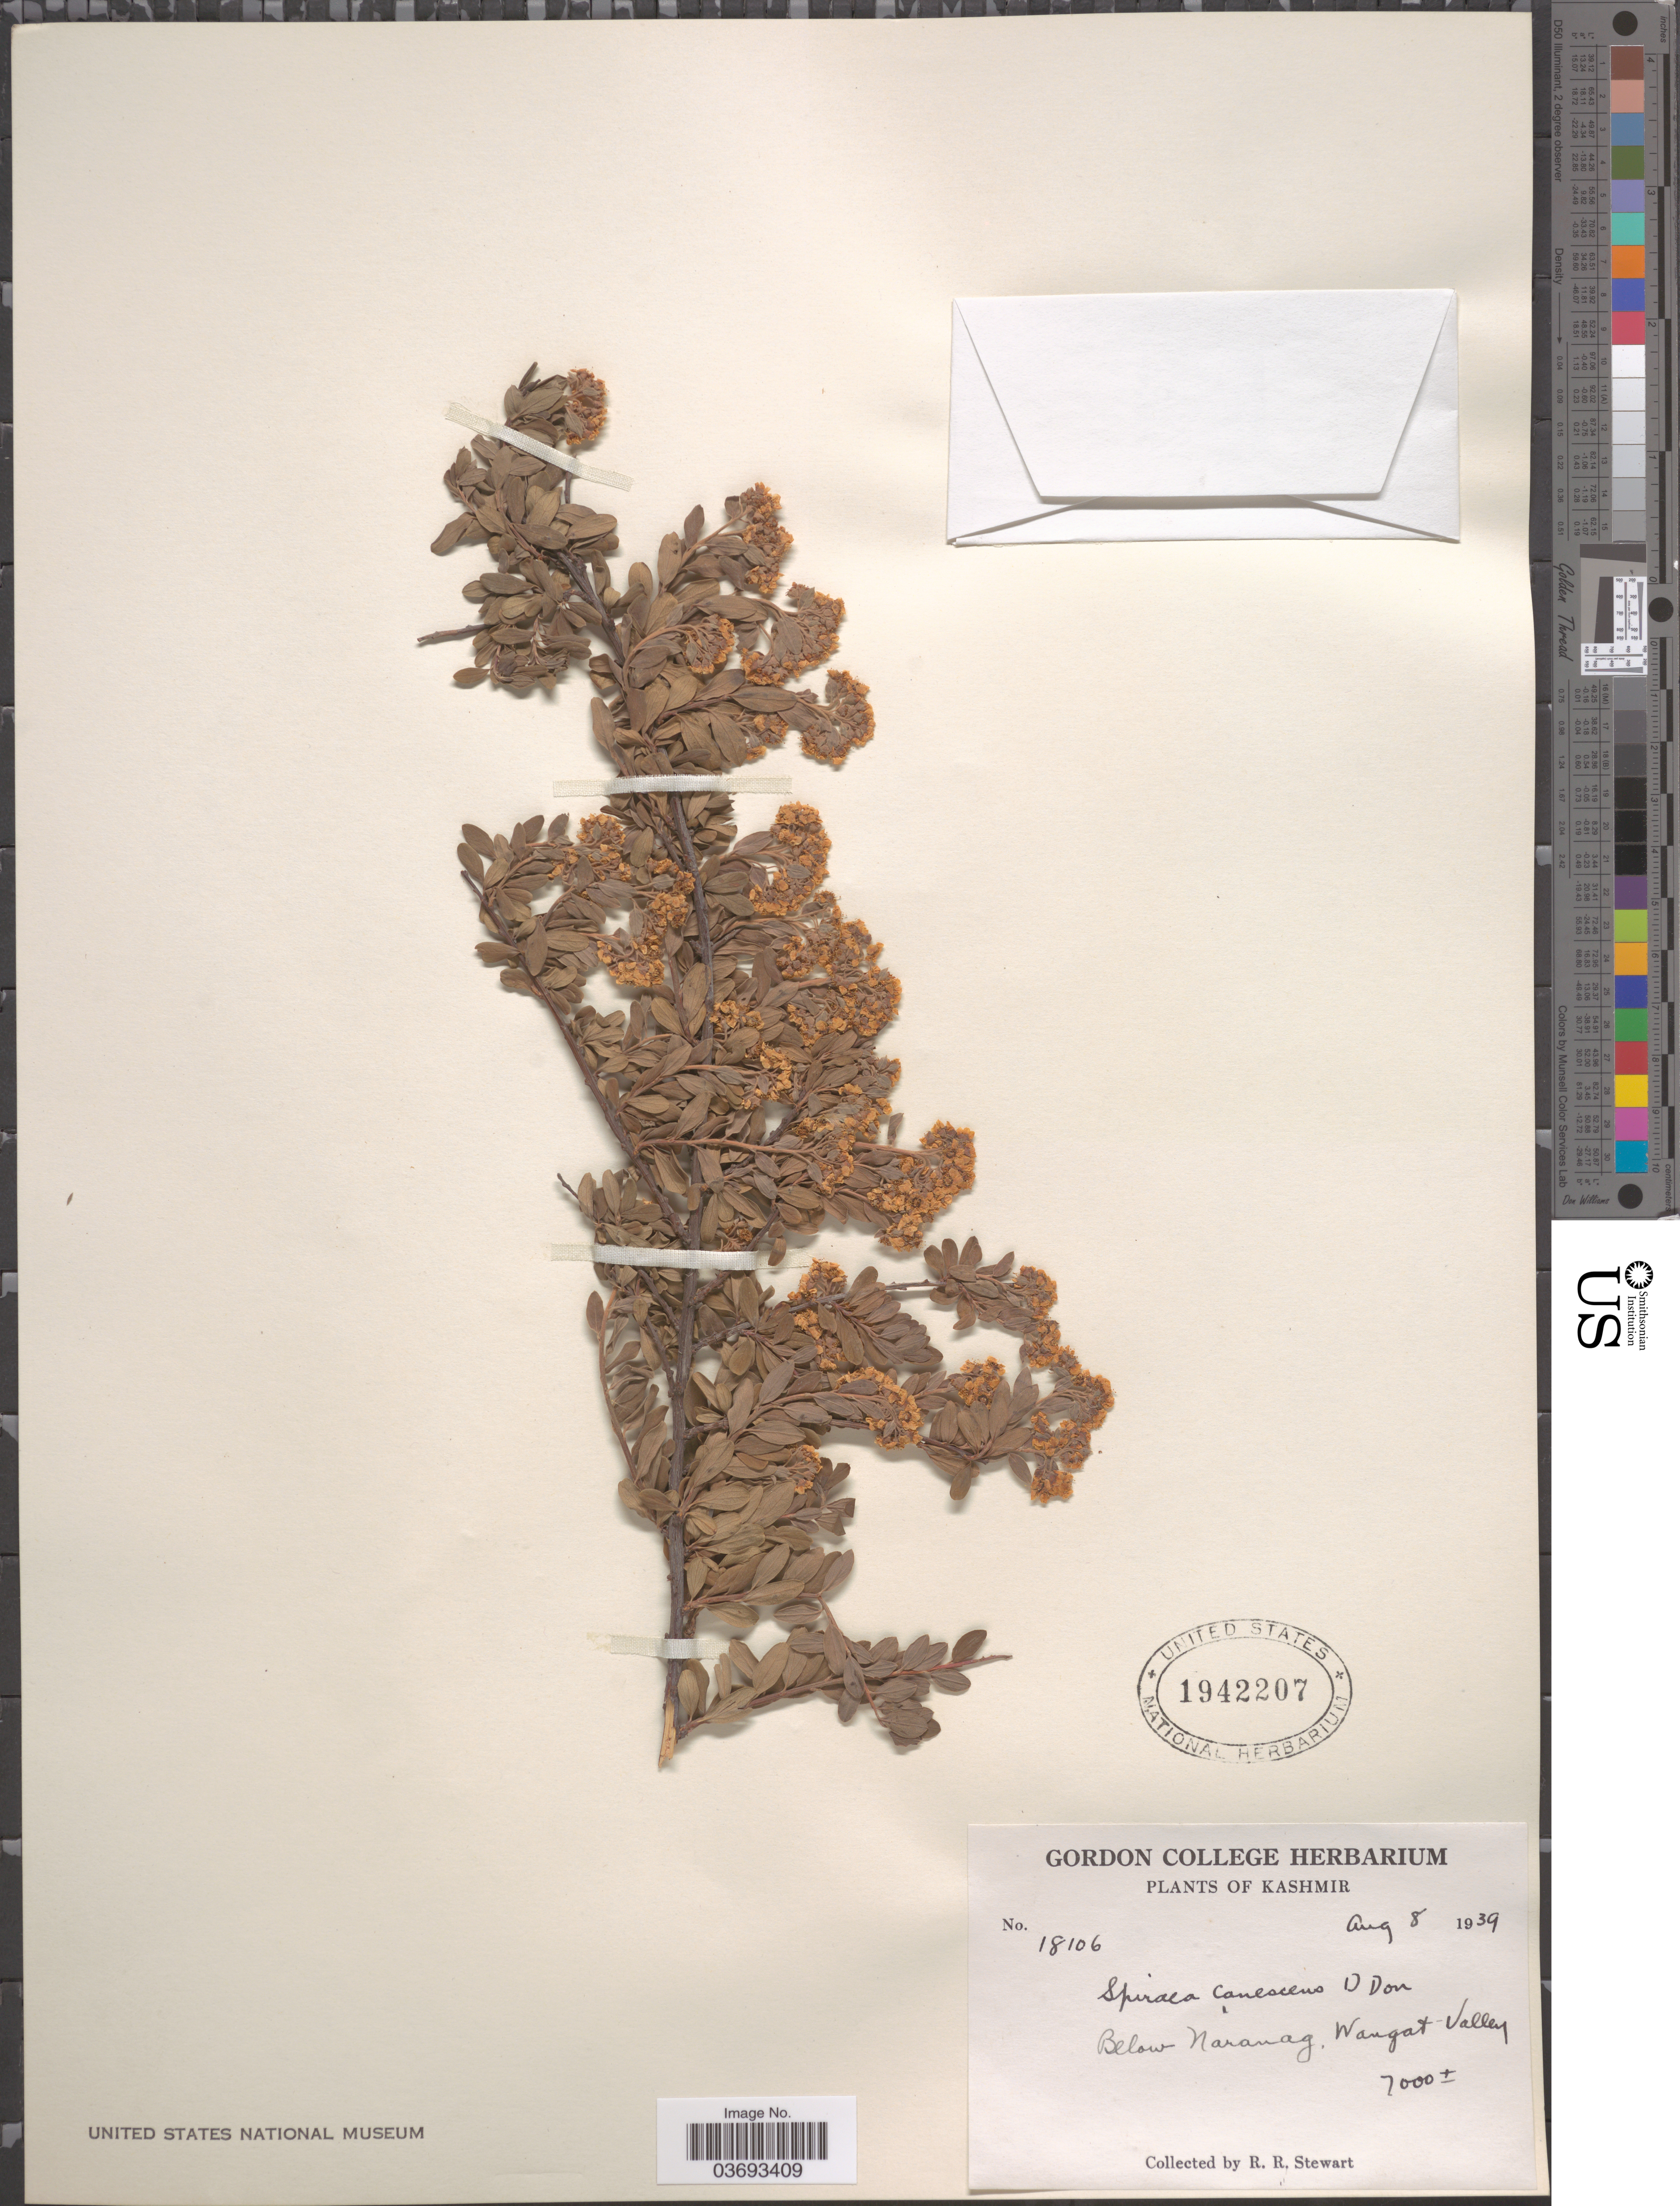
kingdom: Plantae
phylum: Tracheophyta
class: Magnoliopsida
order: Rosales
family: Rosaceae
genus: Spiraea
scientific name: Spiraea canescens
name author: D. Don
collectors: R. Stewart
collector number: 18106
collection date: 1939-08-08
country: India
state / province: Jammu and Kashmir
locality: Kashmir. Below Naranag, Wangat Valley.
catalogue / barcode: US 1942207